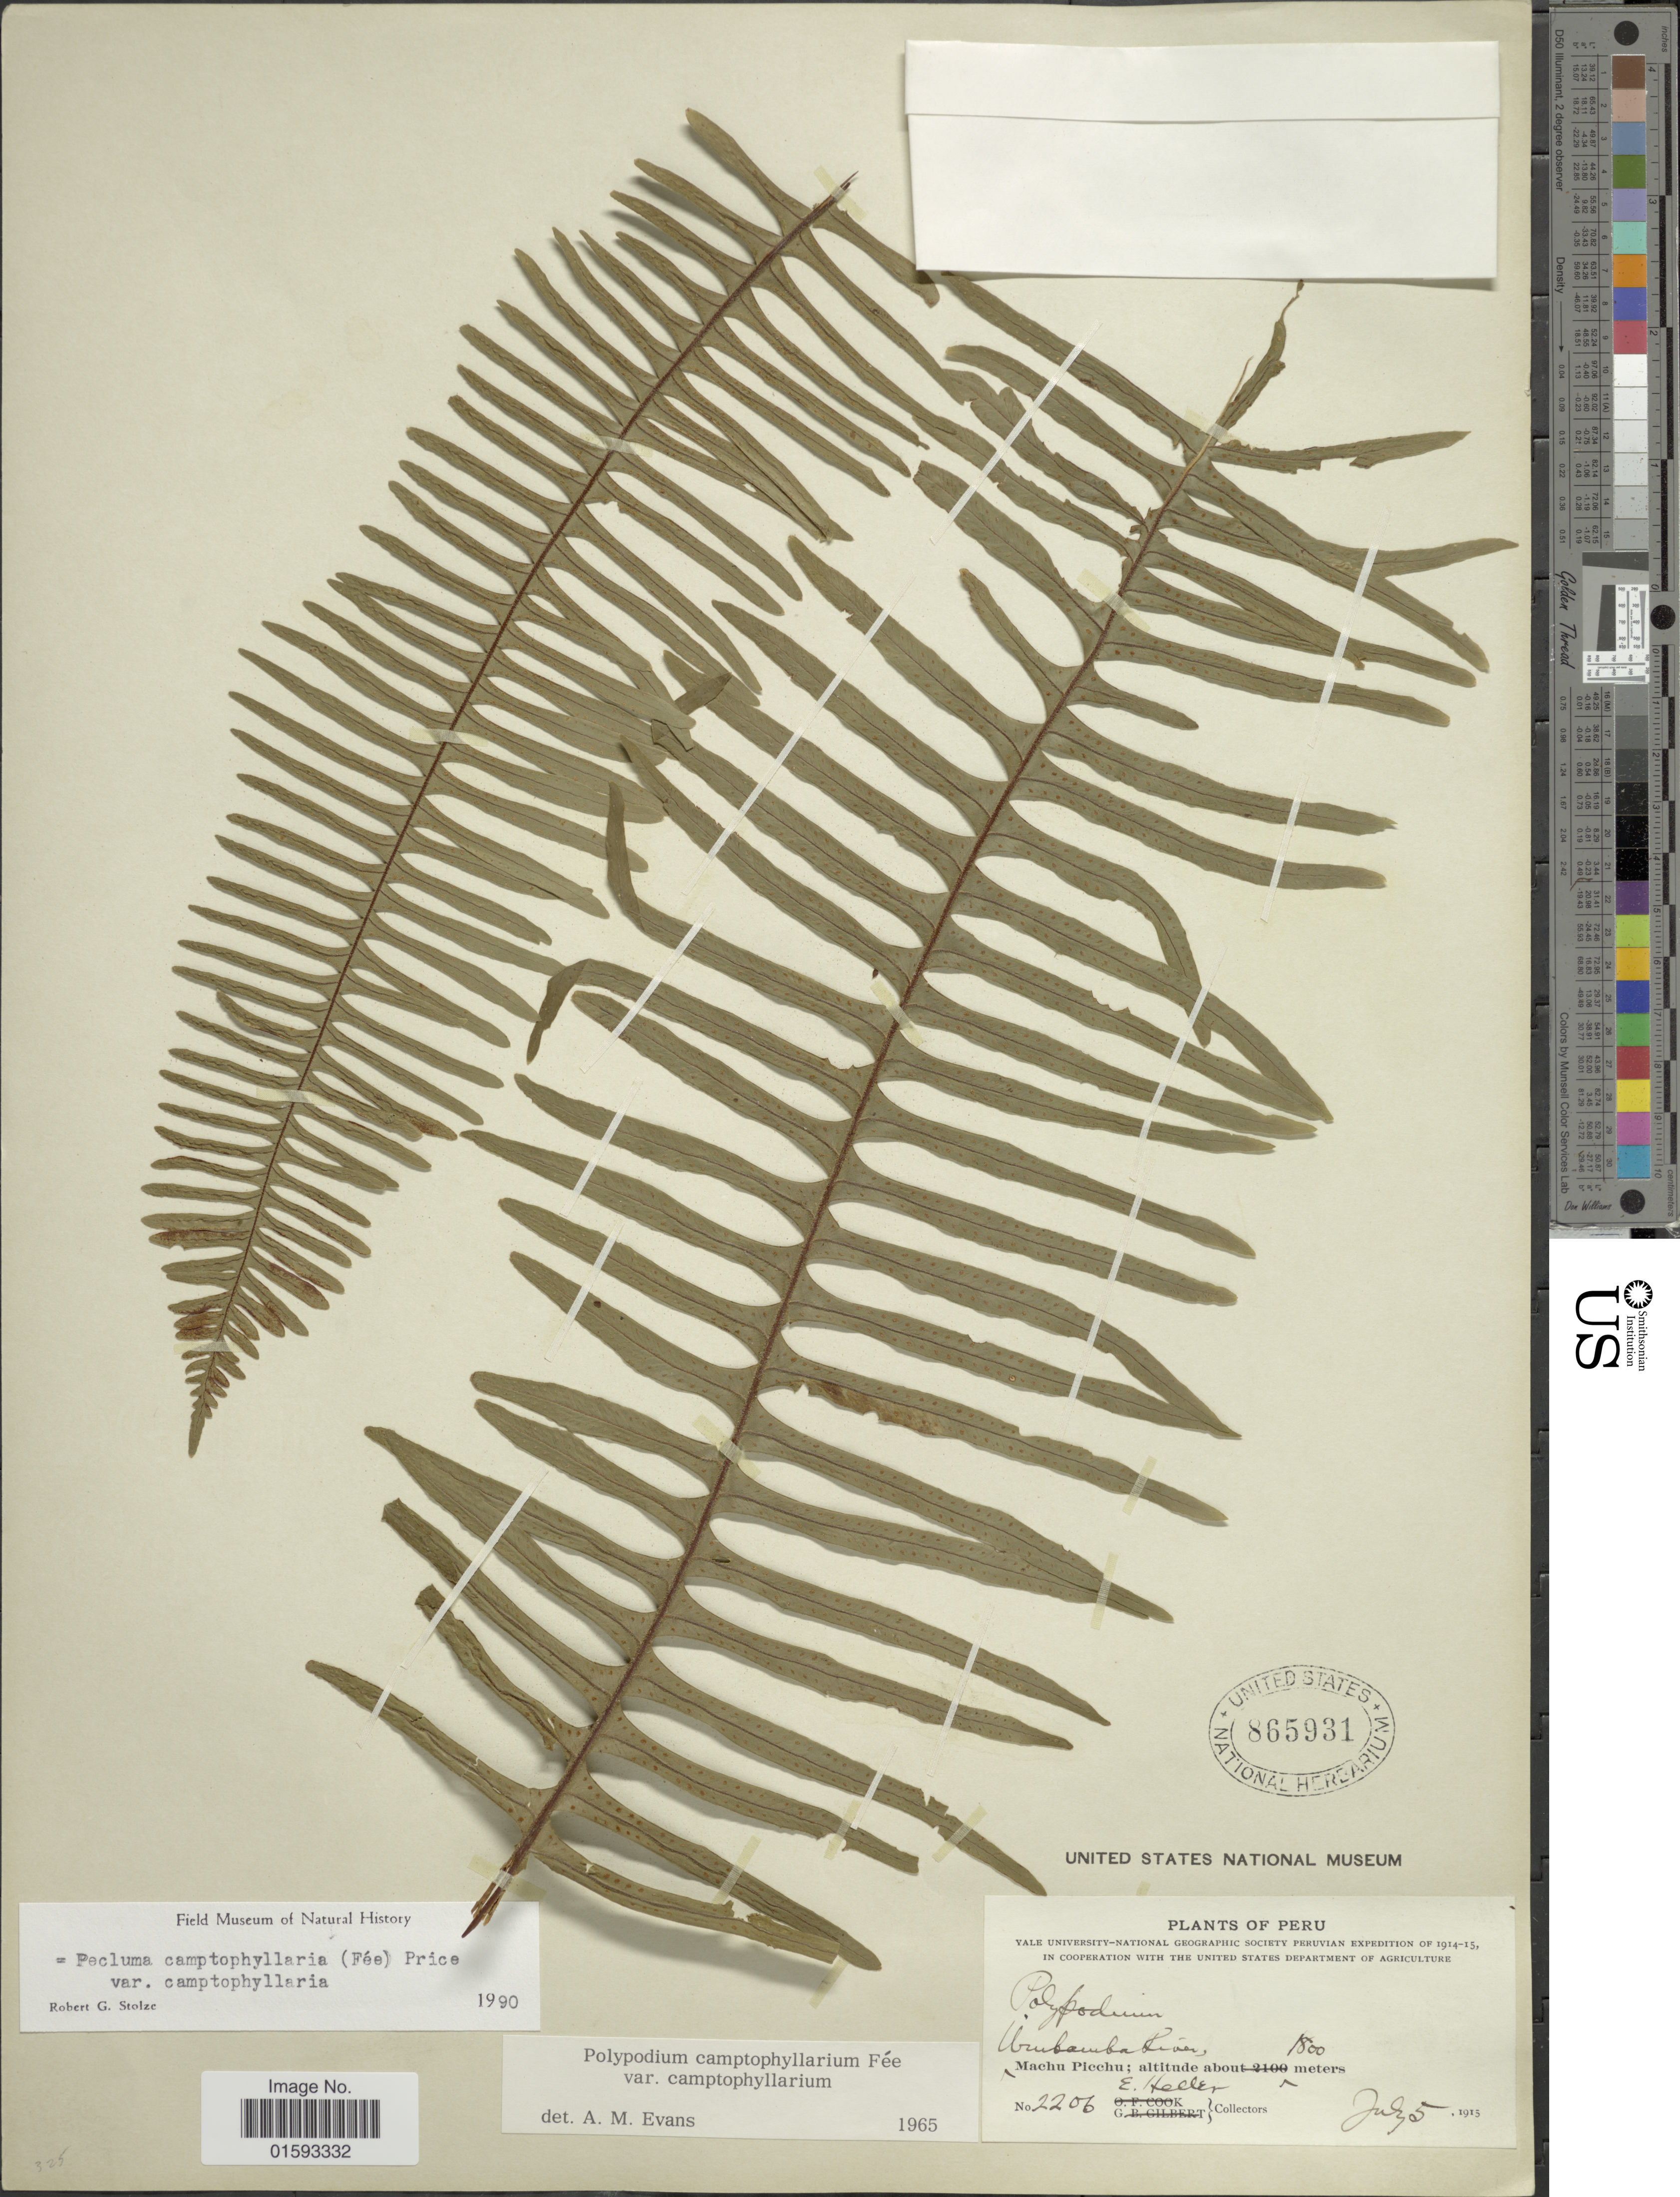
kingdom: Plantae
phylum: Tracheophyta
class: Polypodiopsida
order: Polypodiales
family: Polypodiaceae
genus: Pecluma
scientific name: Pecluma camptophyllaria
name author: (Fée) M.G. Price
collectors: E. Heller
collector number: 2206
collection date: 1915-07-05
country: Peru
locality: Ubrubauba River, Machu Picchu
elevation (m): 1800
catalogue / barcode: US 865931